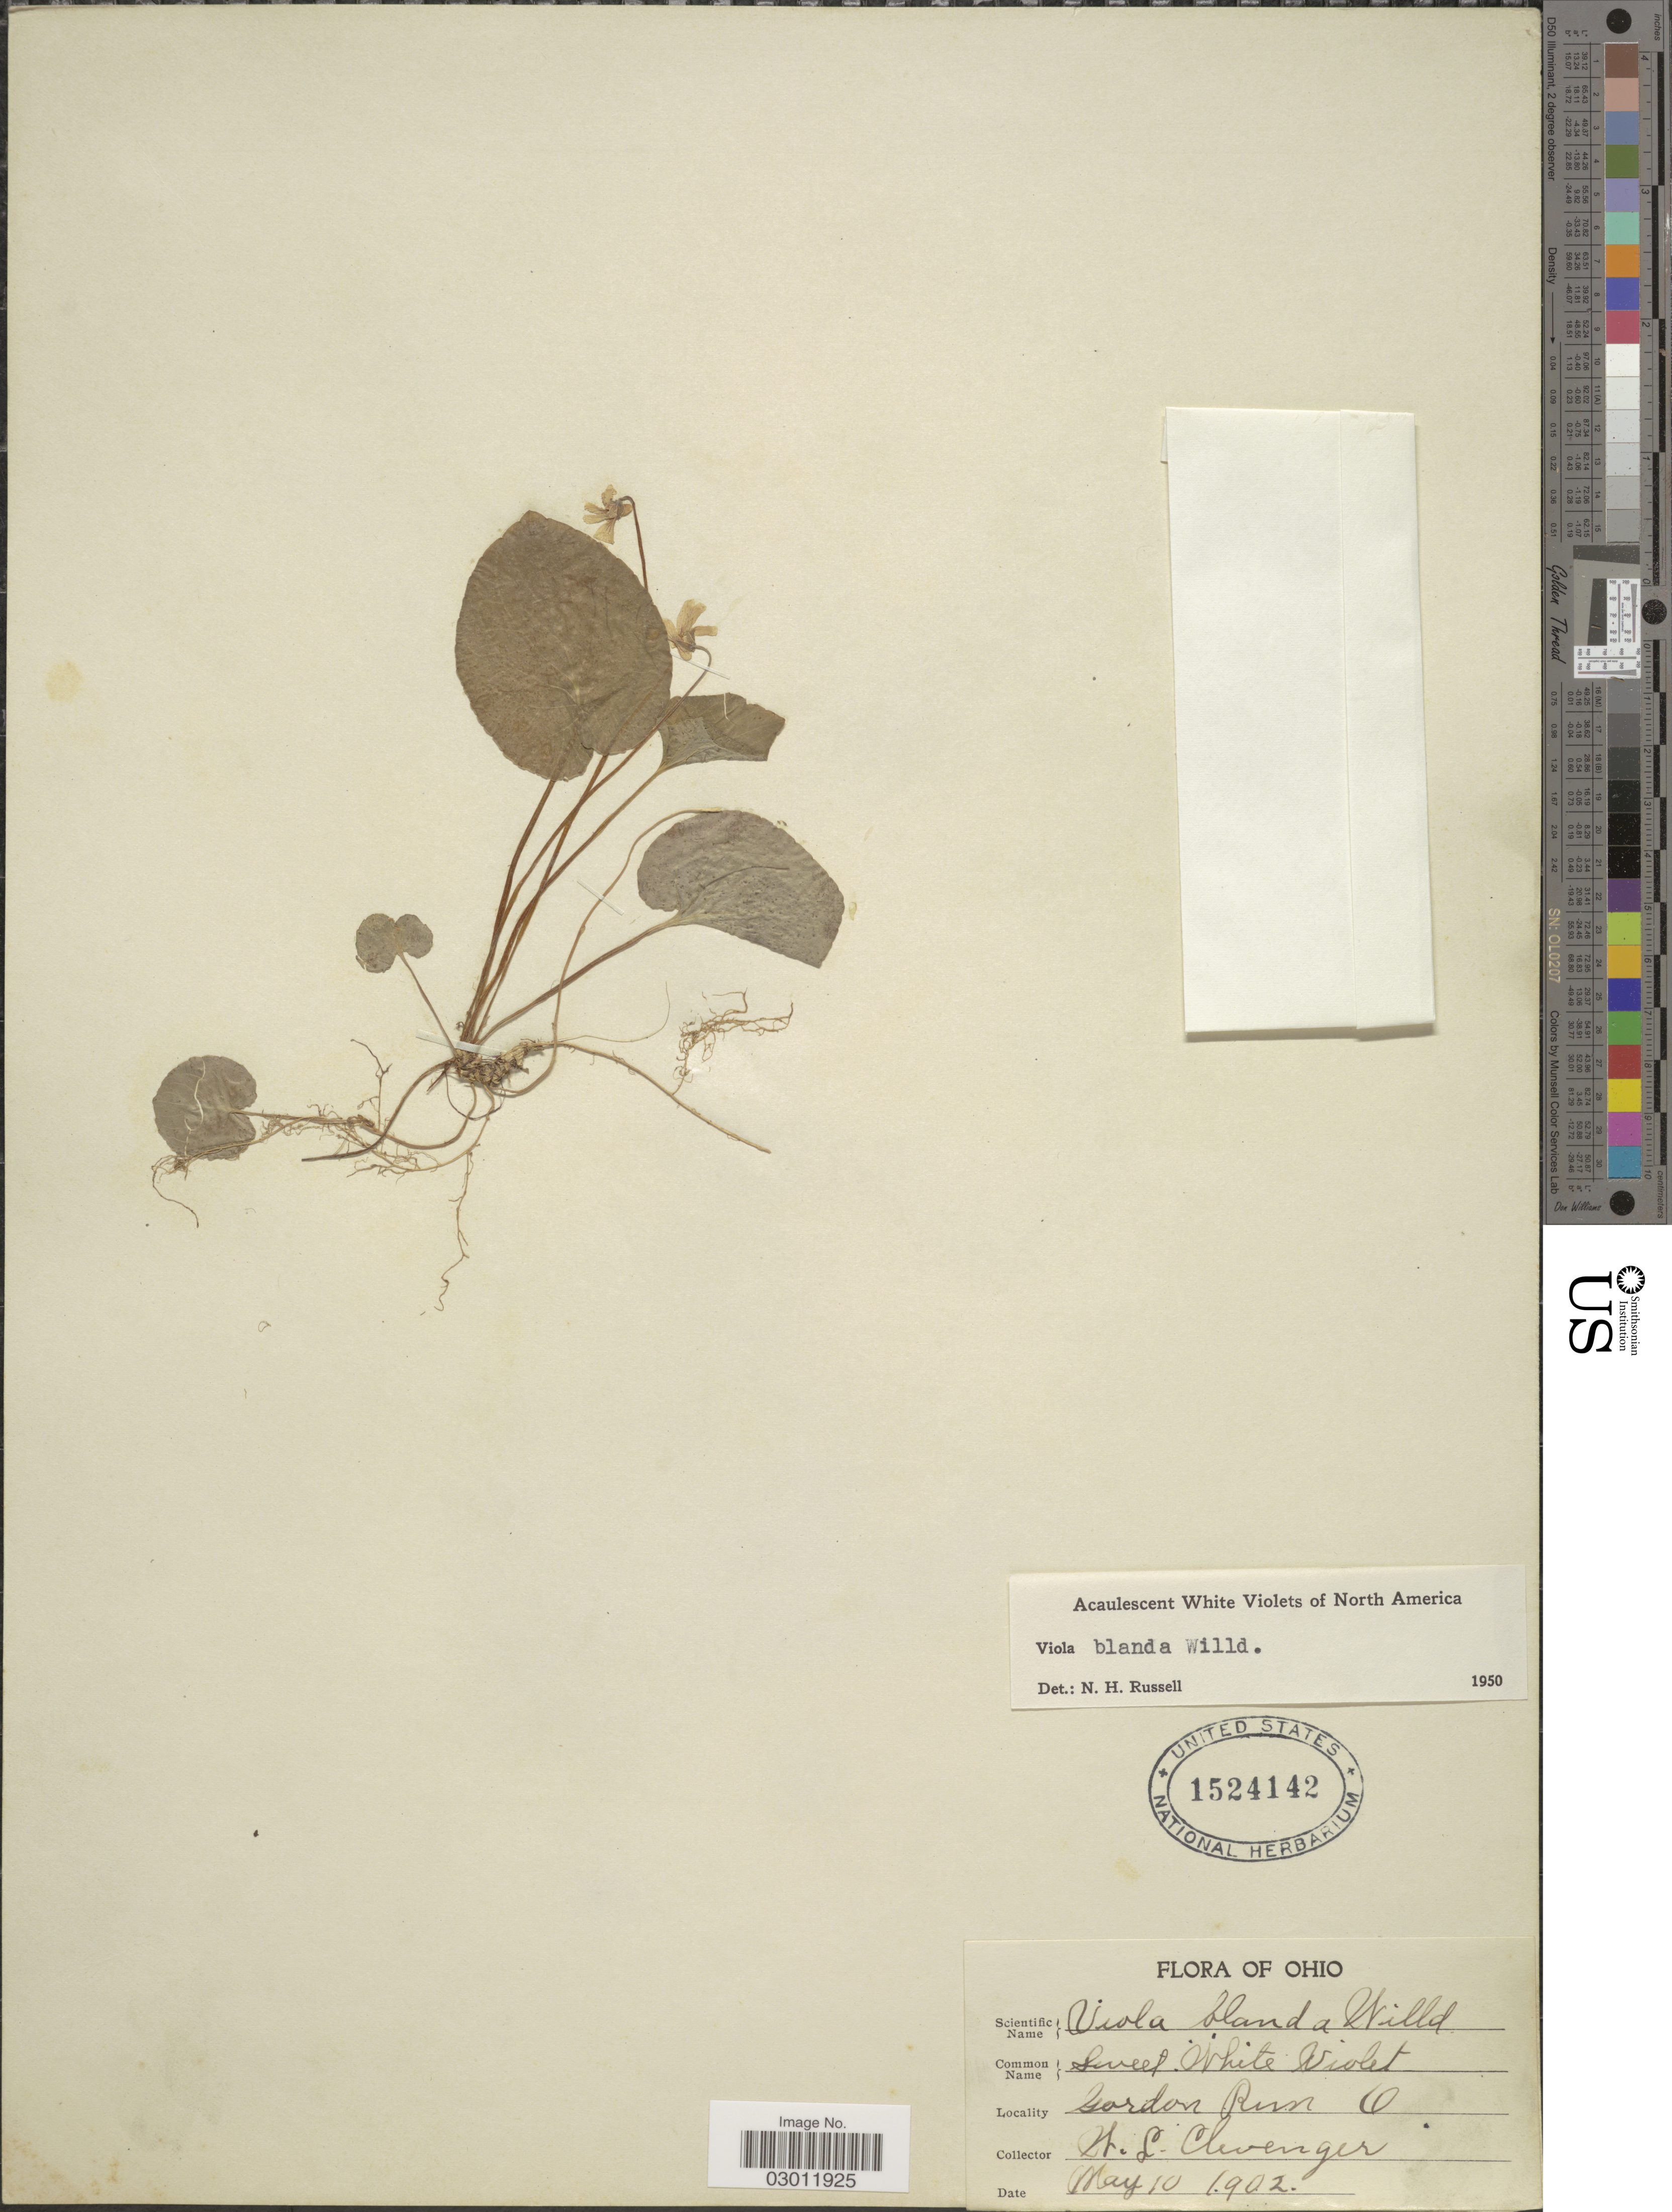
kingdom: Plantae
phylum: Tracheophyta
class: Magnoliopsida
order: Malpighiales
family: Violaceae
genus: Viola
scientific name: Viola blanda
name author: Willd.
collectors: W. Clevenger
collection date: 1902-05-10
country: United States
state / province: Ohio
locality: Gordon Run O.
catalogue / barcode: US 1524142